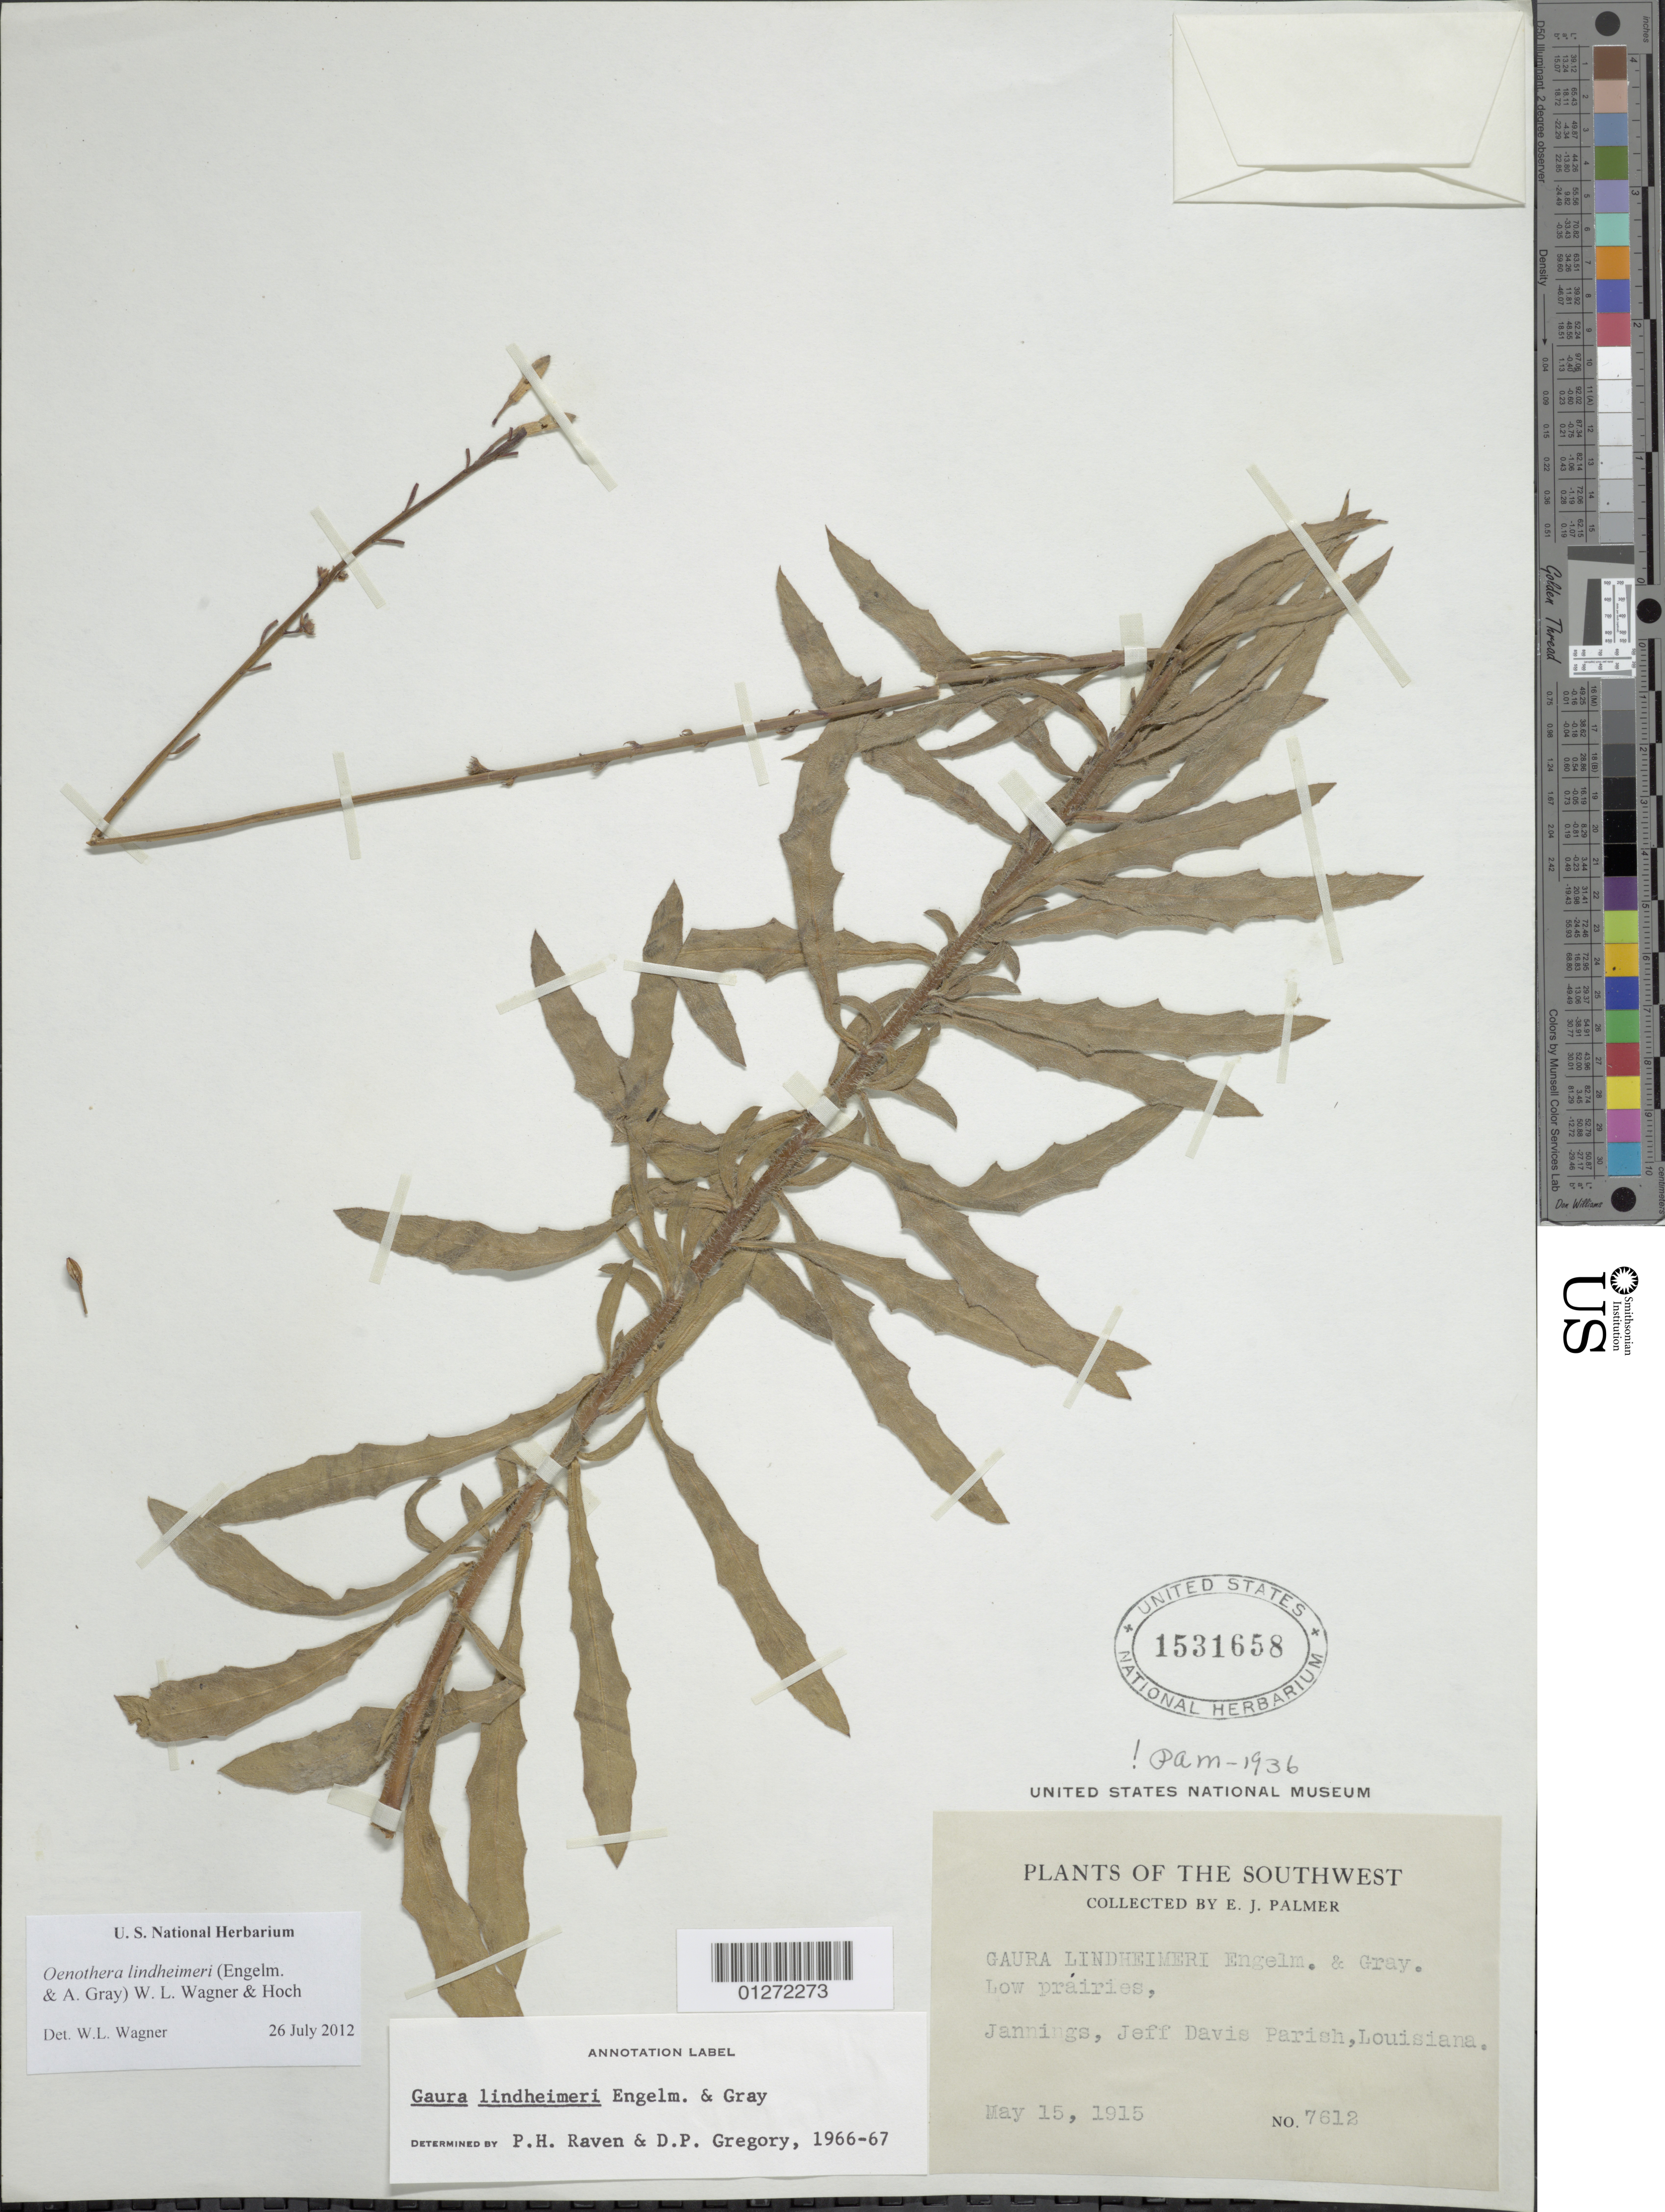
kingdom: Plantae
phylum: Tracheophyta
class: Magnoliopsida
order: Myrtales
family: Onagraceae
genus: Oenothera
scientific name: Oenothera lindheimeri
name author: (Engelm. & A. Gray) W.L. Wagner & Hoch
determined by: Wagner, W. L., (BOT), Smithsonian Institution - National Museum of Natural History (UNITED STATES)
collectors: E. J. Palmer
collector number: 7612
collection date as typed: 15 May 1915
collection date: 1915-05-15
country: United States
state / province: Louisiana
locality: Jennings, Jeff Davis Parish.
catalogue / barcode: US 1531658